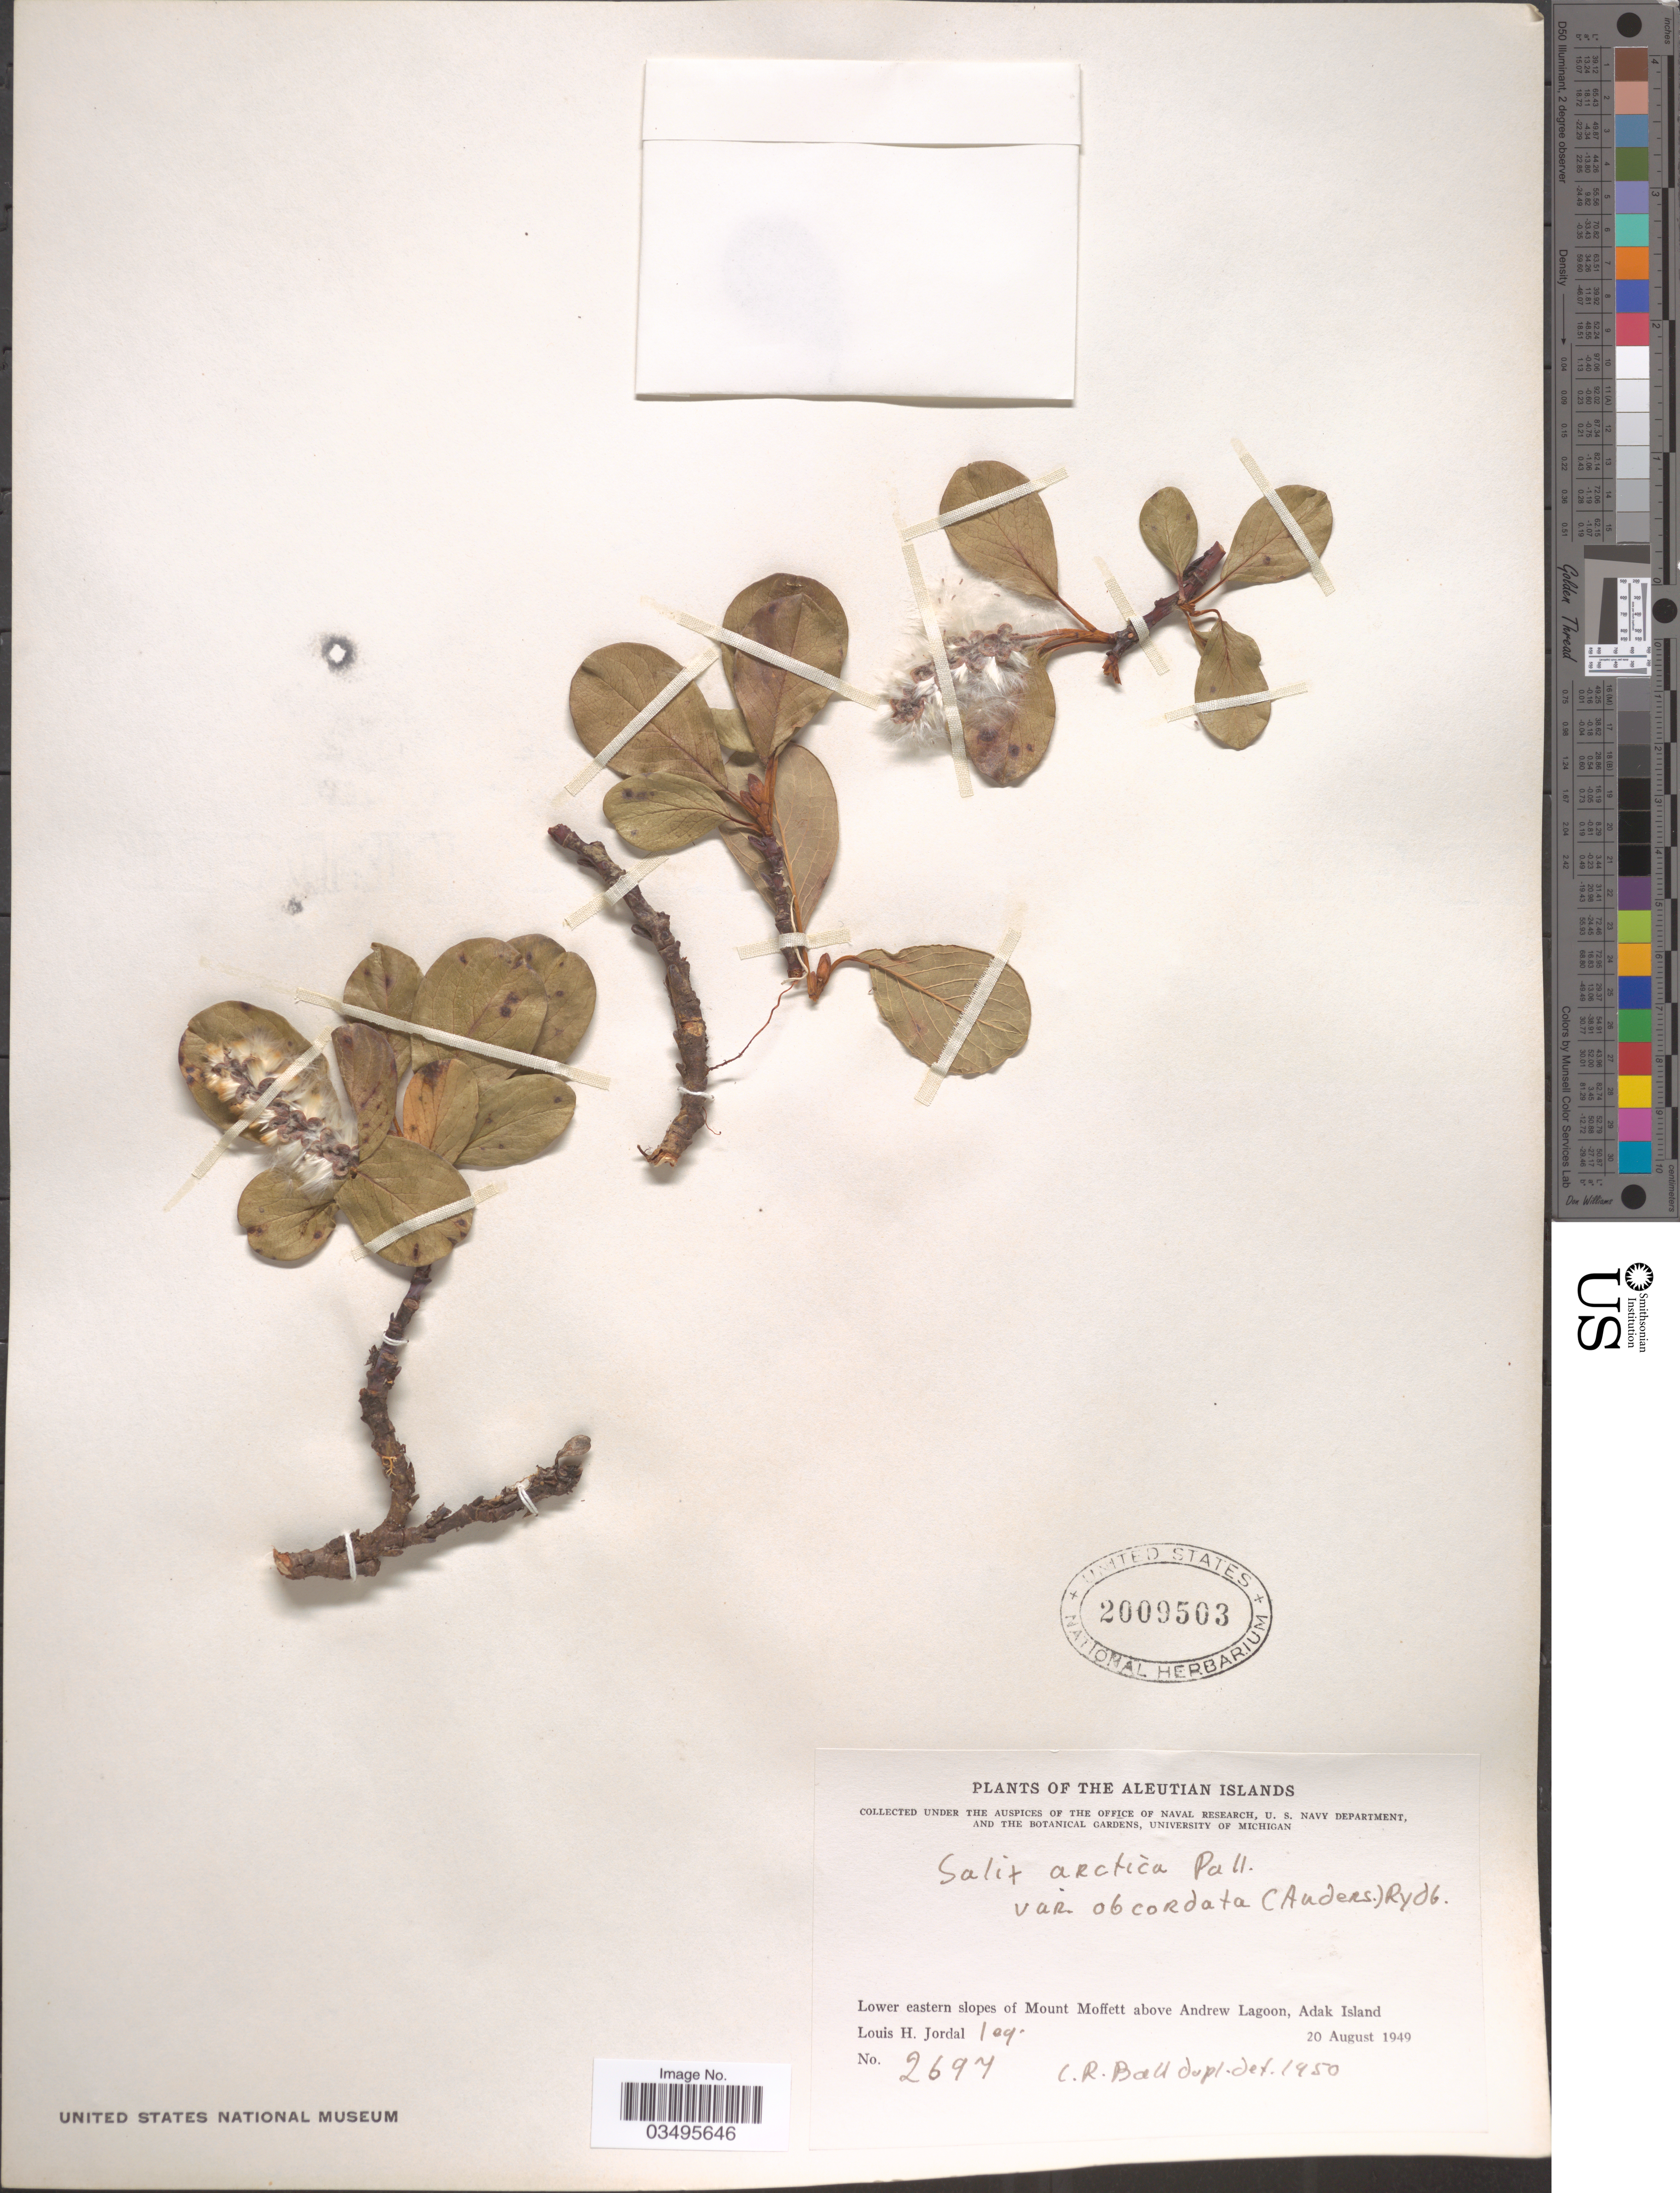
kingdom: Plantae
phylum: Tracheophyta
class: Magnoliopsida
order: Malpighiales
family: Salicaceae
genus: Salix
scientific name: Salix arctica var. obcordata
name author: (Andersson) Rydb.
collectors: L. Jordal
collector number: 2697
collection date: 1949-08-20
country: United States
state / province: Alaska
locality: Aleutian Islands. Lower eastern slopes of Mount Moffett above Andrew Lagoon, Adak Island.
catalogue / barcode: US 2009503